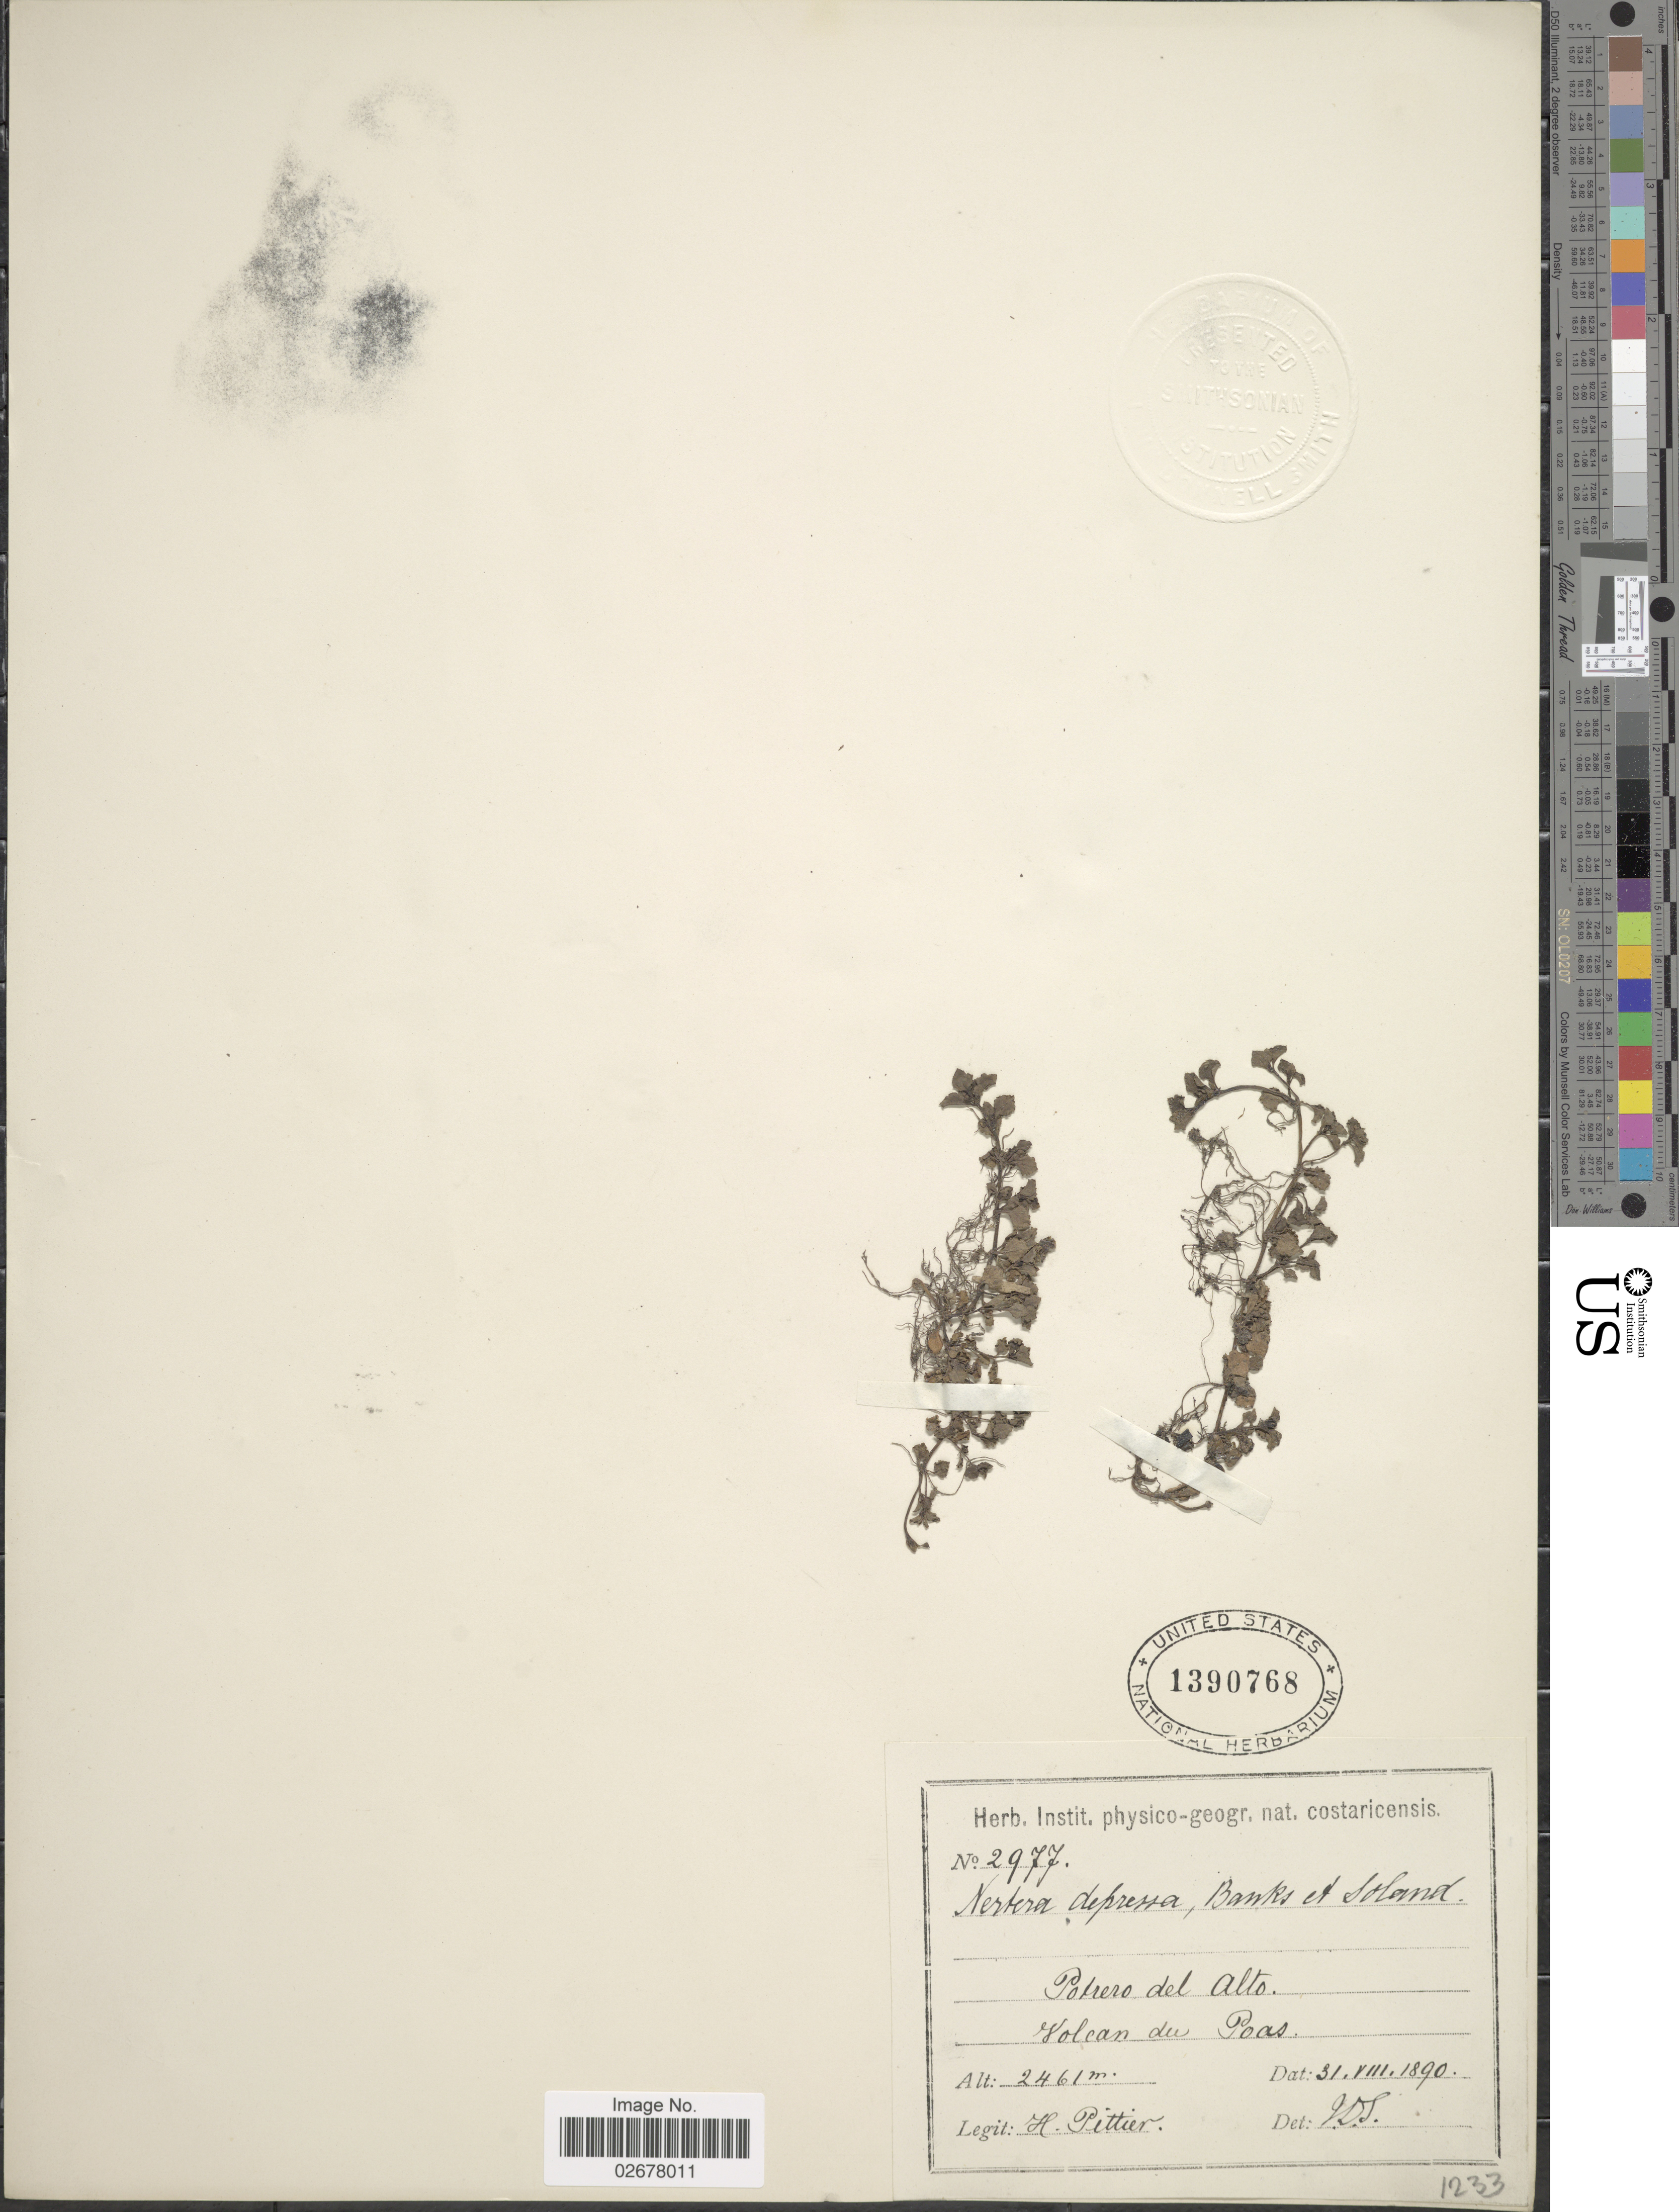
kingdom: Plantae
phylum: Tracheophyta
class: Magnoliopsida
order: Gentianales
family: Rubiaceae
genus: Nertera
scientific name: Nertera depressa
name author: Banks & Sol. ex Gaertn.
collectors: H. F. Pittier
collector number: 2977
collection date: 1890-08-31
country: Costa Rica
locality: Potrero del Alto, Volcan du Poas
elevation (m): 2461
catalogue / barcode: US 1390768